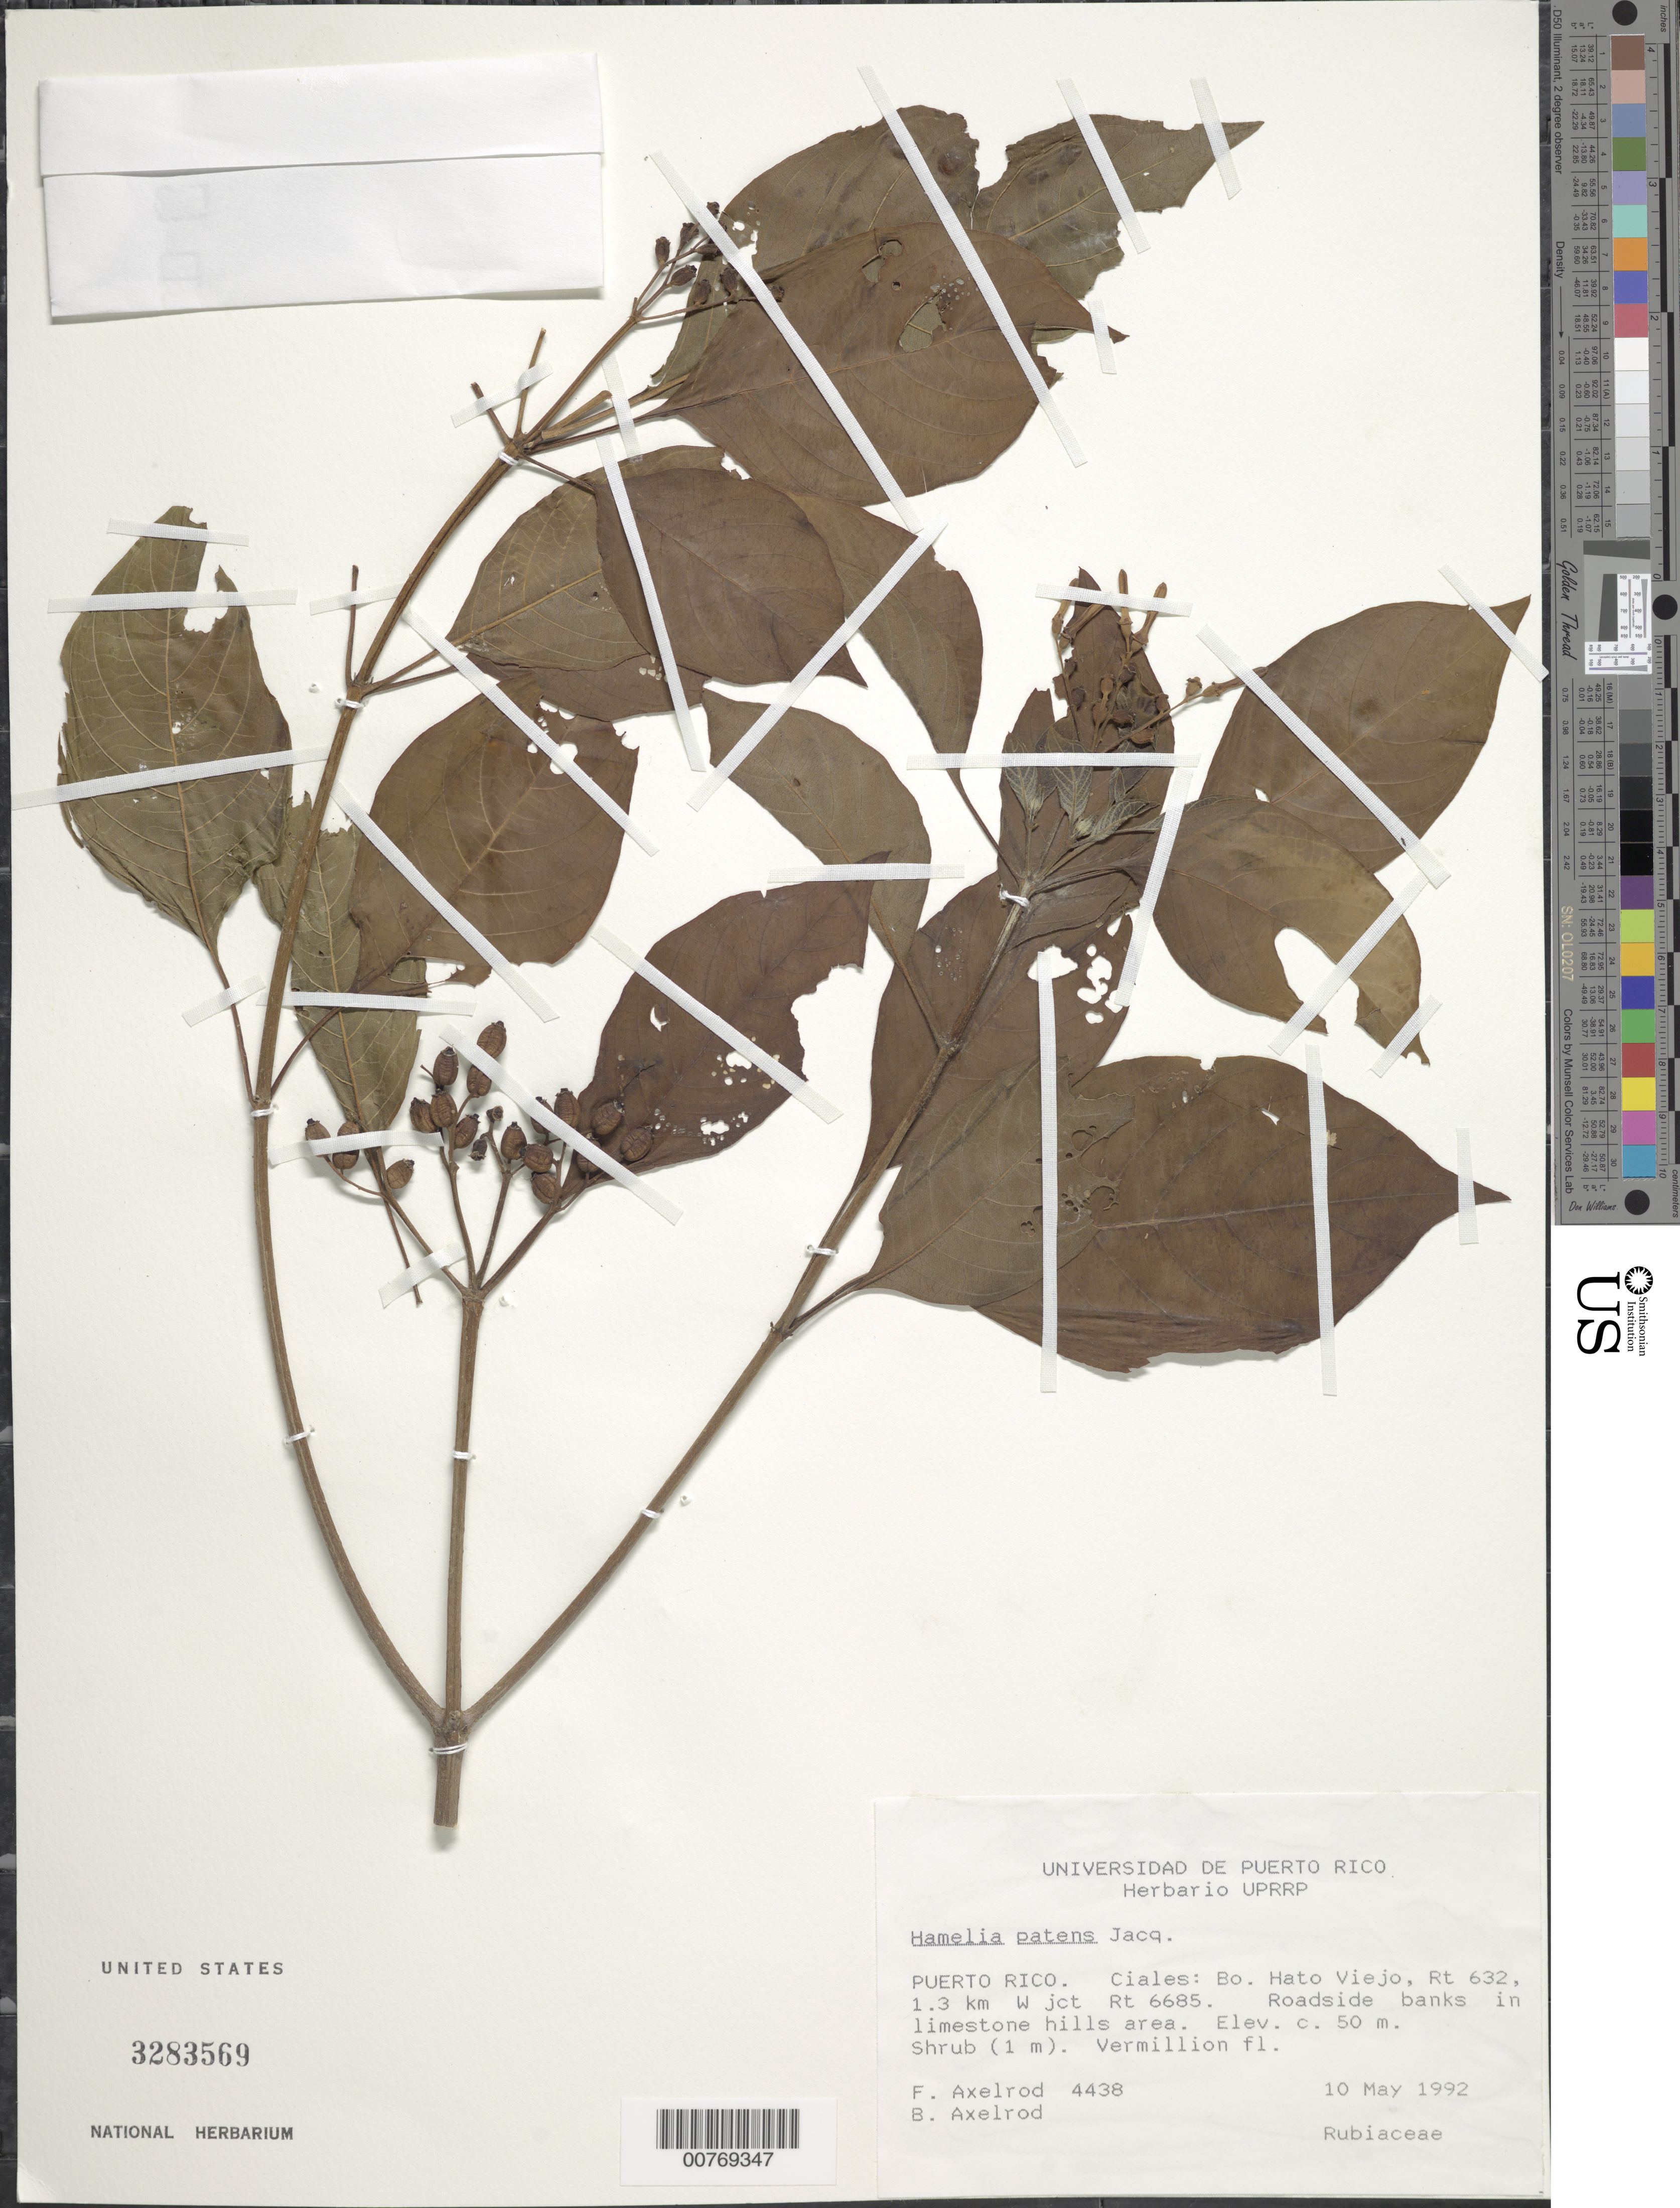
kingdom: Plantae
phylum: Tracheophyta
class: Magnoliopsida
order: Gentianales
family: Rubiaceae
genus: Hamelia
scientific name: Hamelia patens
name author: Jacq.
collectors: F. S. Axelrod & B. Axelrod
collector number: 4438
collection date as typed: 10 May 1992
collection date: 1992-05-10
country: Puerto Rico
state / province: Ciales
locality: Ciales: Bo. Hato Viejo, Rt 632, 1.3 km W junction Rt 6685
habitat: Roadside banks in limestone hills area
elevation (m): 50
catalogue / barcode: US 3283569